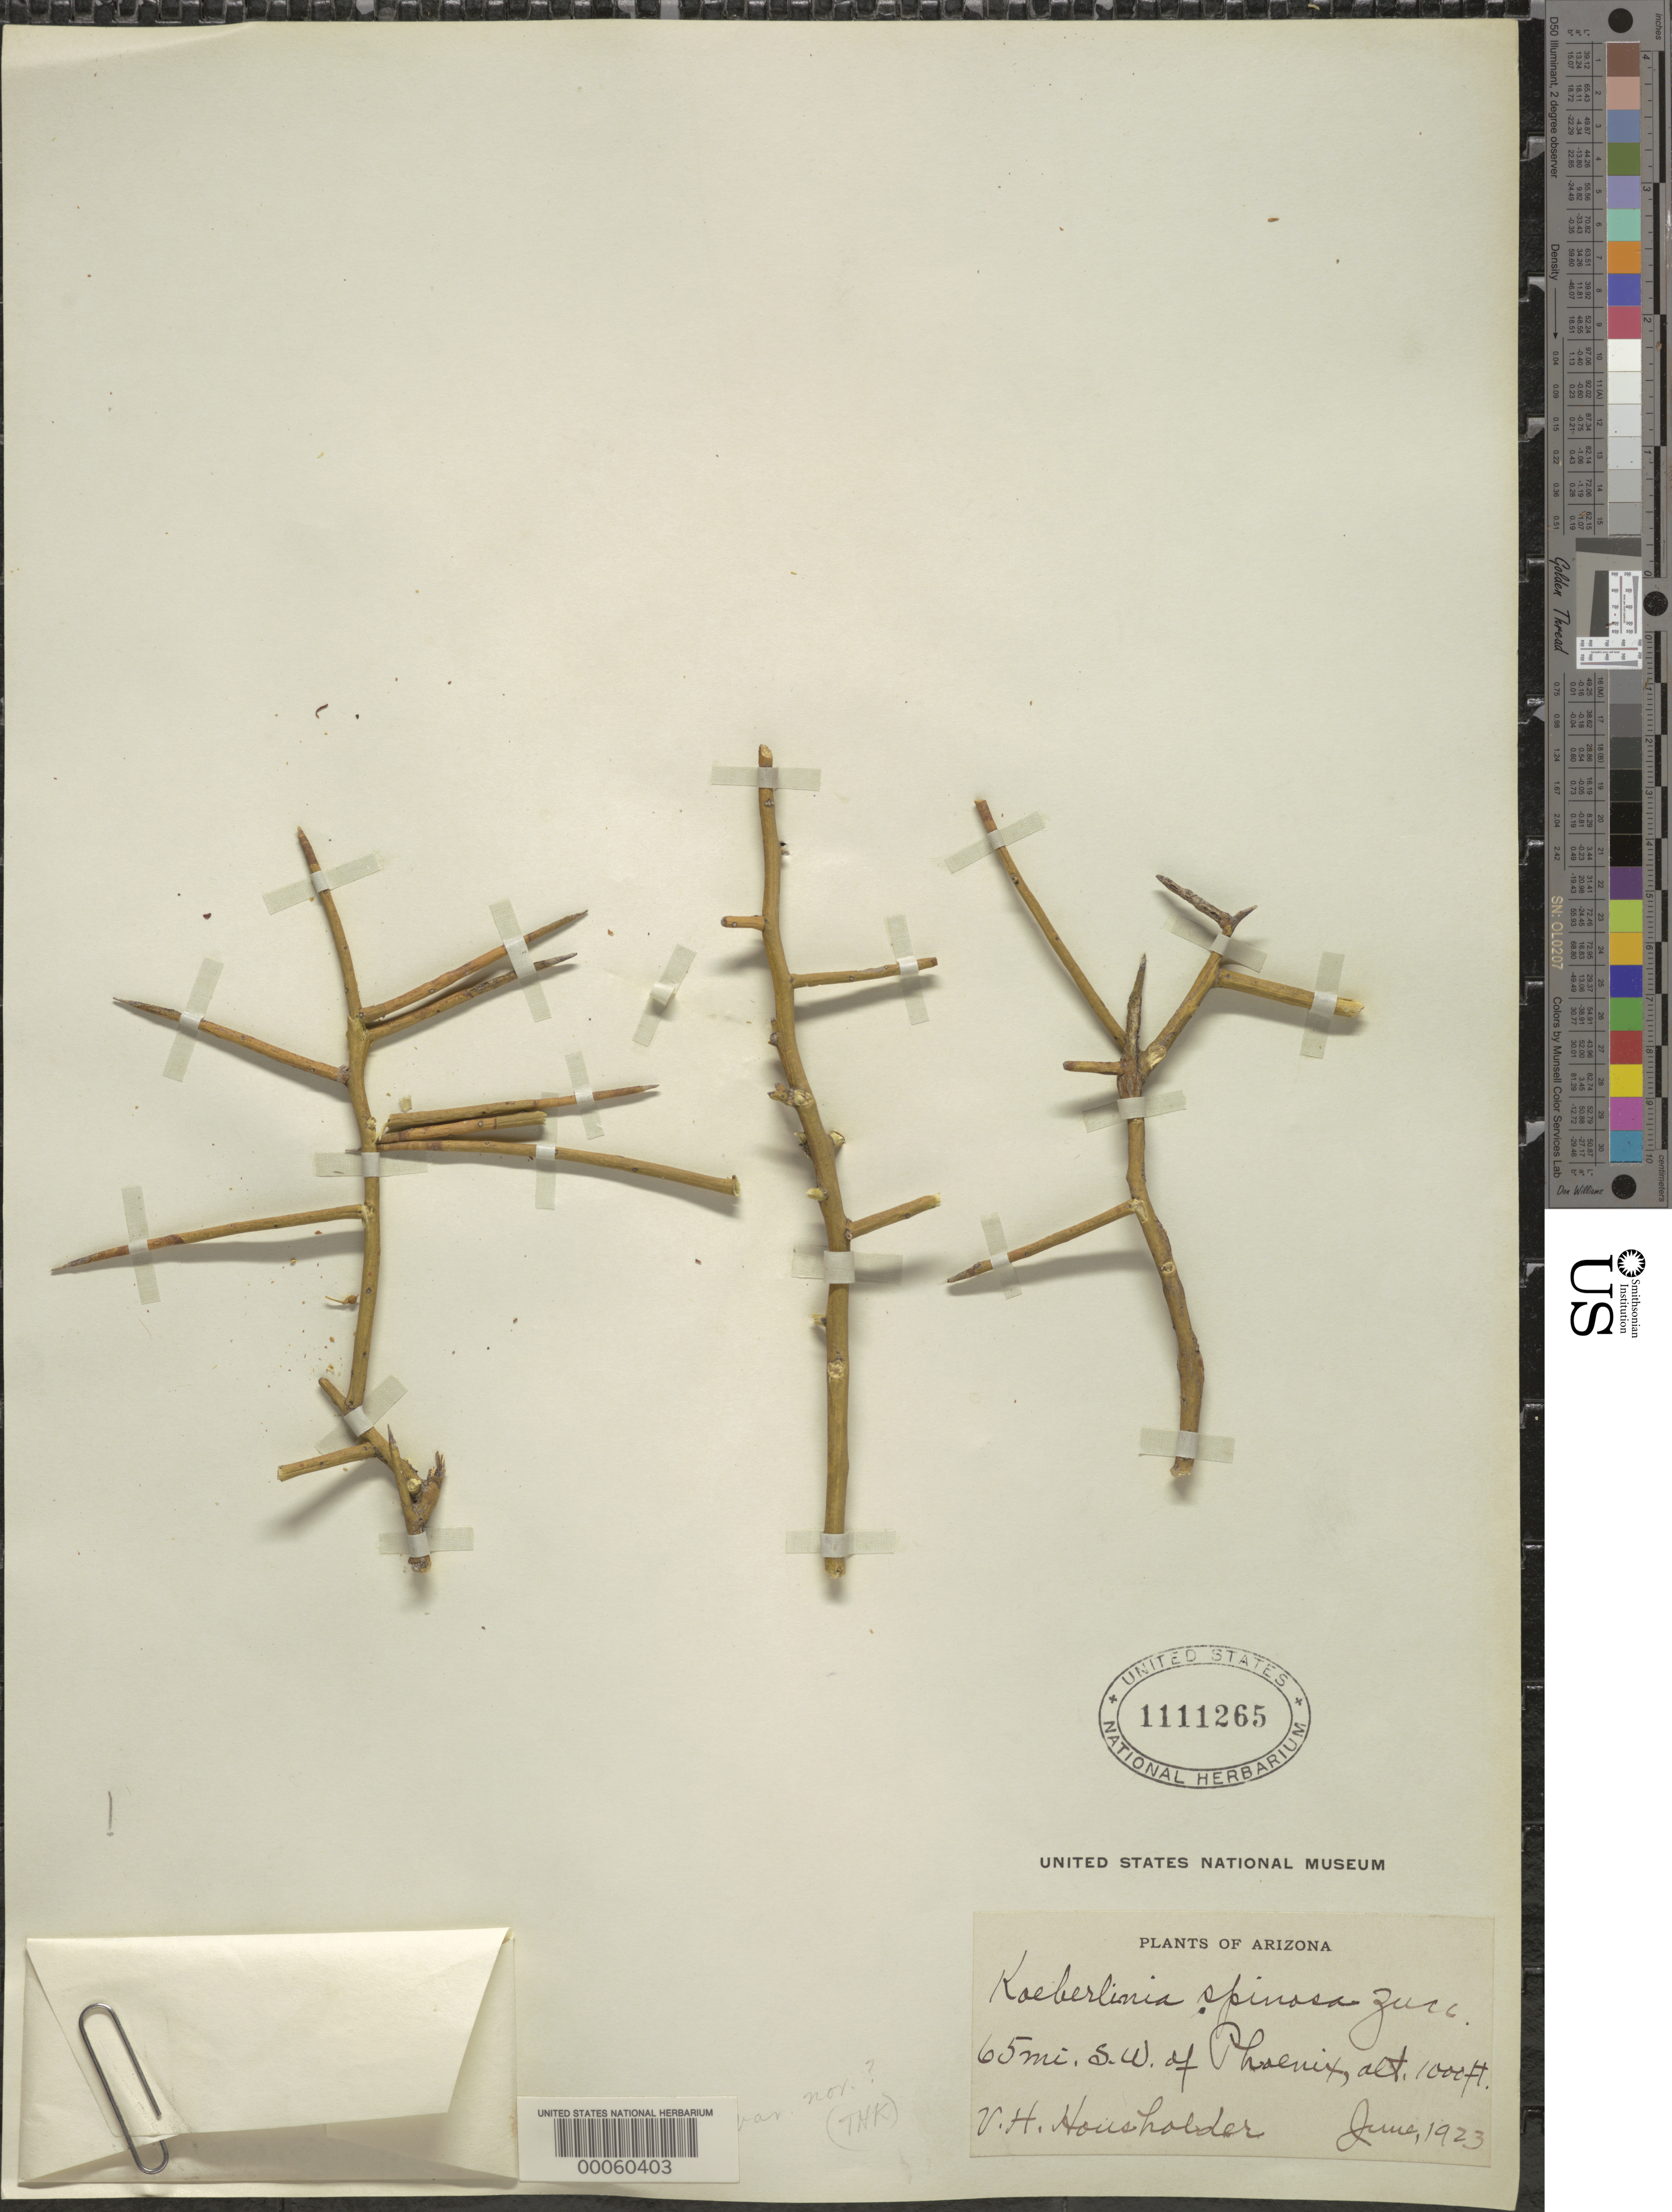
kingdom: Plantae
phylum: Tracheophyta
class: Magnoliopsida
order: Brassicales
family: Koeberliniaceae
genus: Koeberlinia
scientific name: Koeberlinia spinosa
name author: Zucc.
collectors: V. Housholder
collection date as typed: Jun 1923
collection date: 1923-06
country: United States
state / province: Arizona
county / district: Maricopa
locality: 65 mi. sw of phoenix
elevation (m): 305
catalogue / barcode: US 1111265